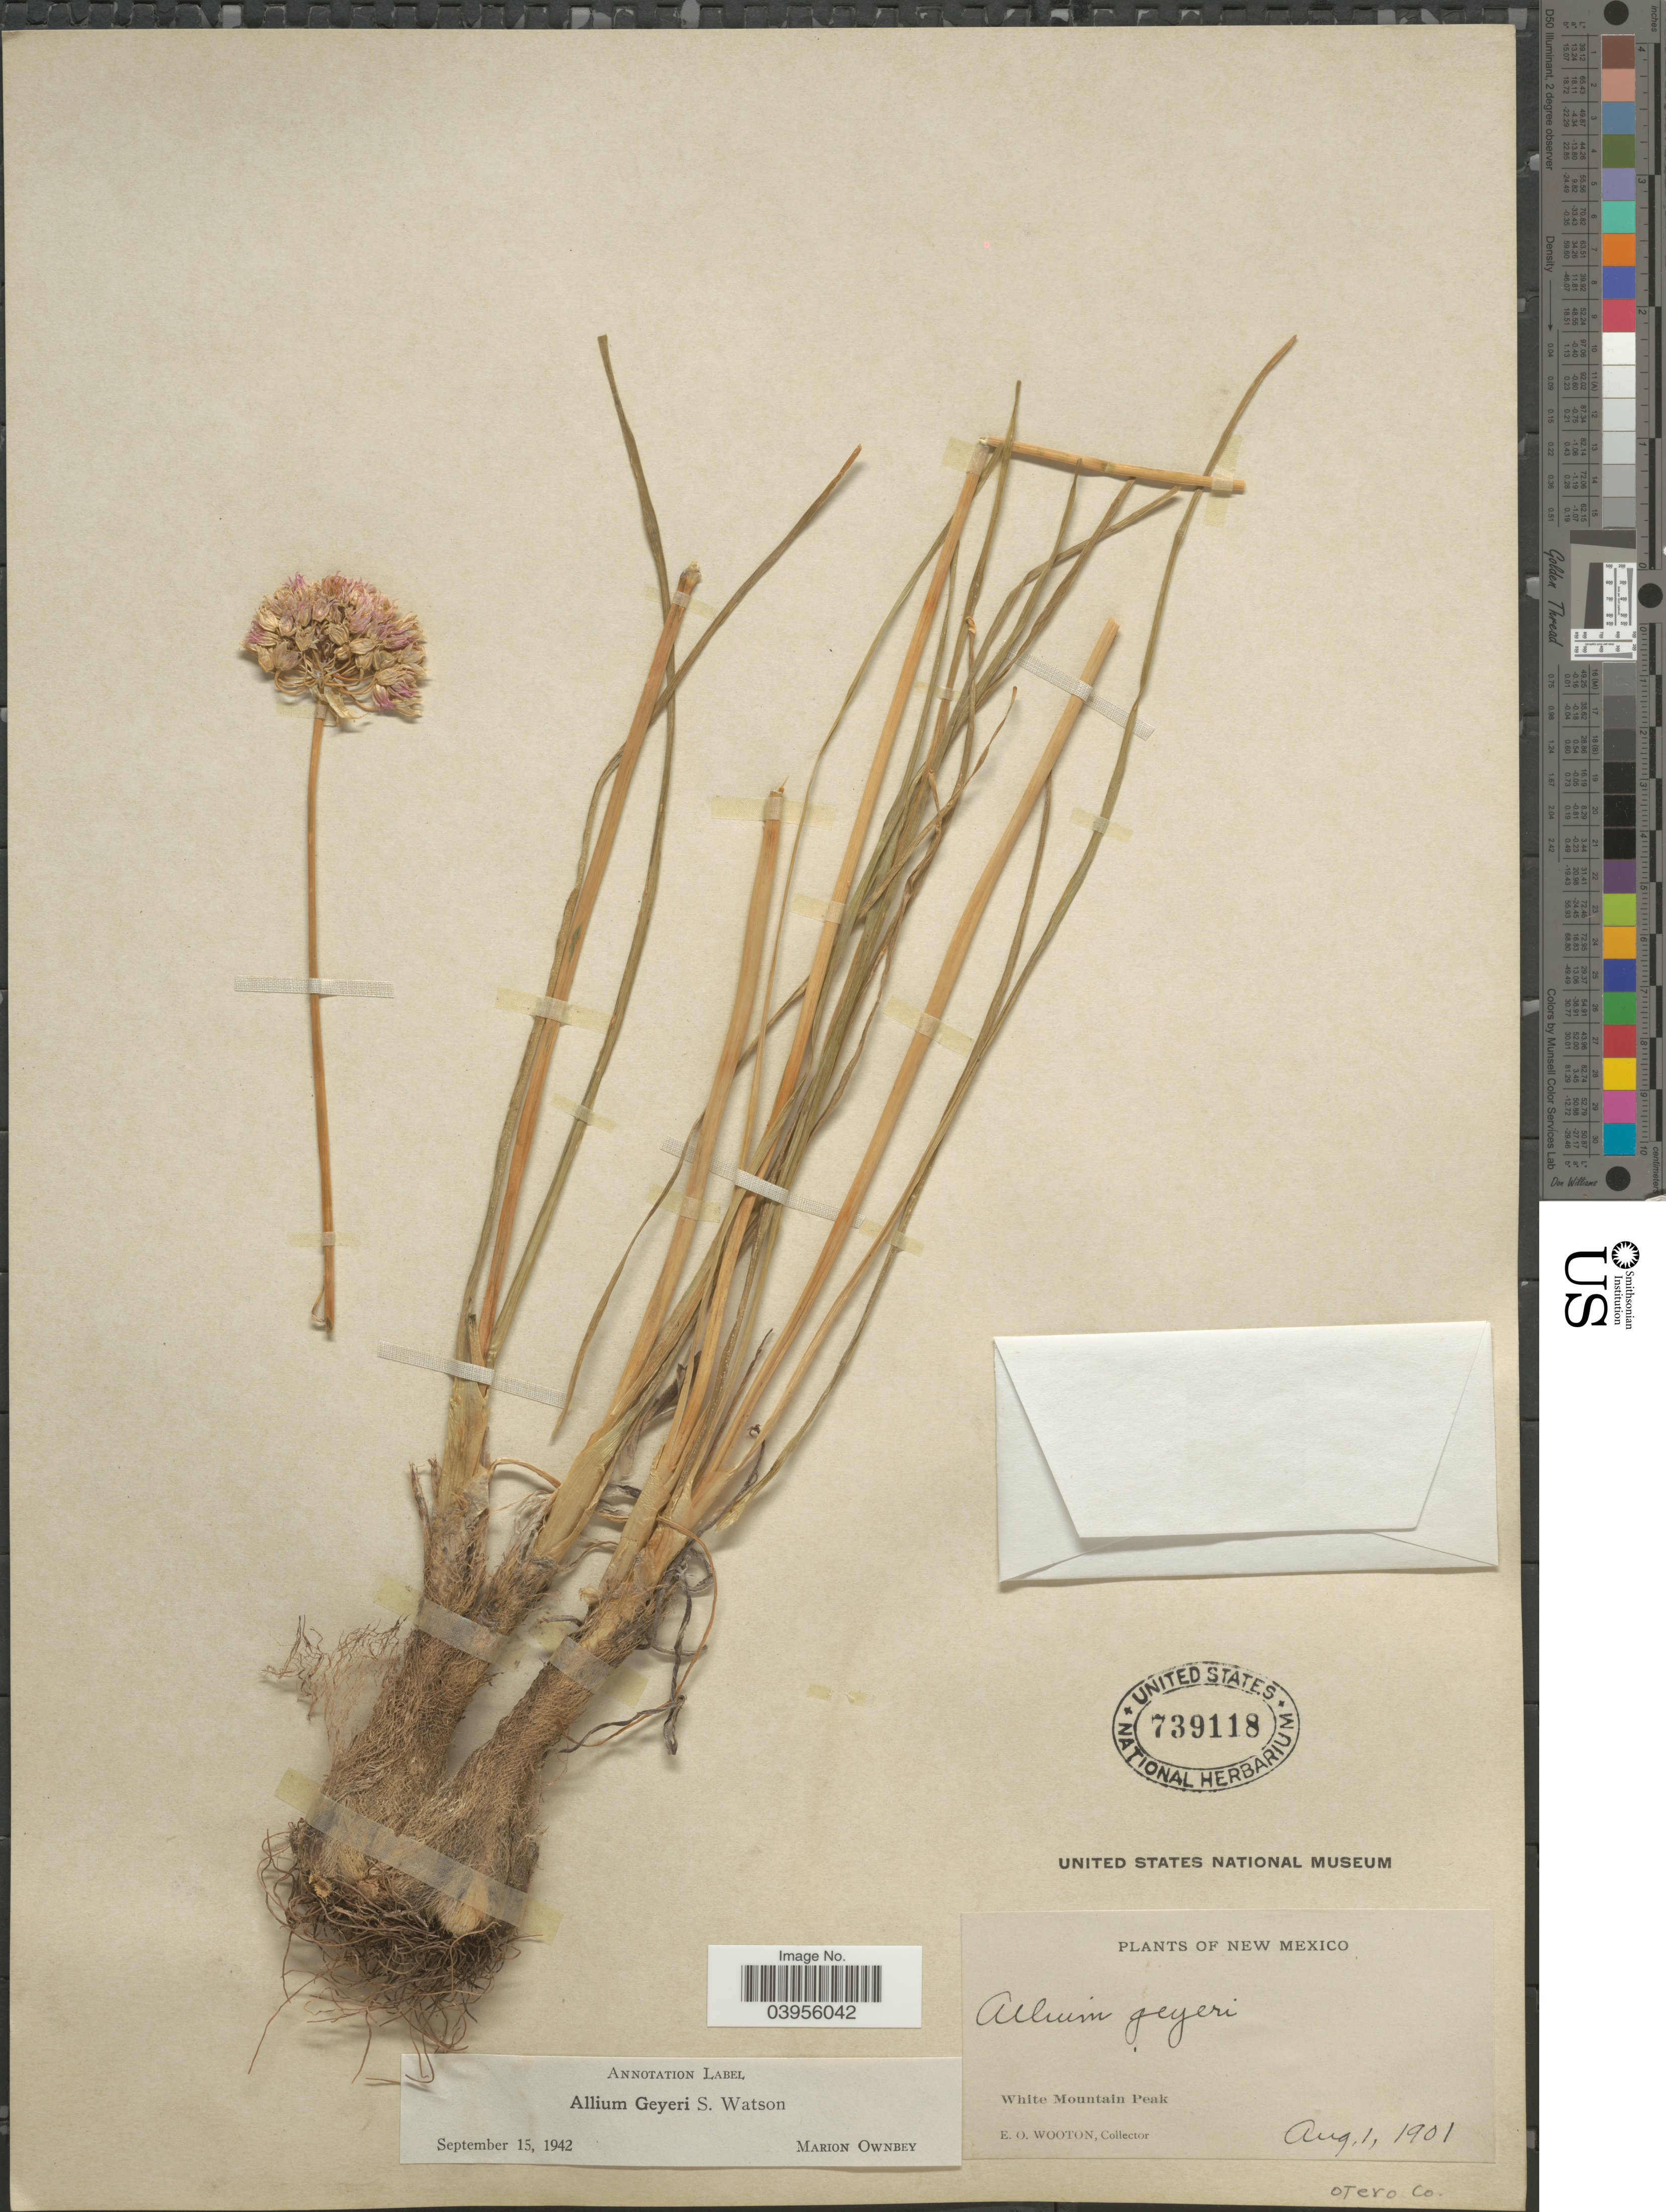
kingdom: Plantae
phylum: Tracheophyta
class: Liliopsida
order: Asparagales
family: Amaryllidaceae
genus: Allium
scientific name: Allium geyeri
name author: S. Watson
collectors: E. O. Wooton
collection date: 1901-08-01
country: United States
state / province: New Mexico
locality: White Mountain Peak. Otero Co.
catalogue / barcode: US 739118